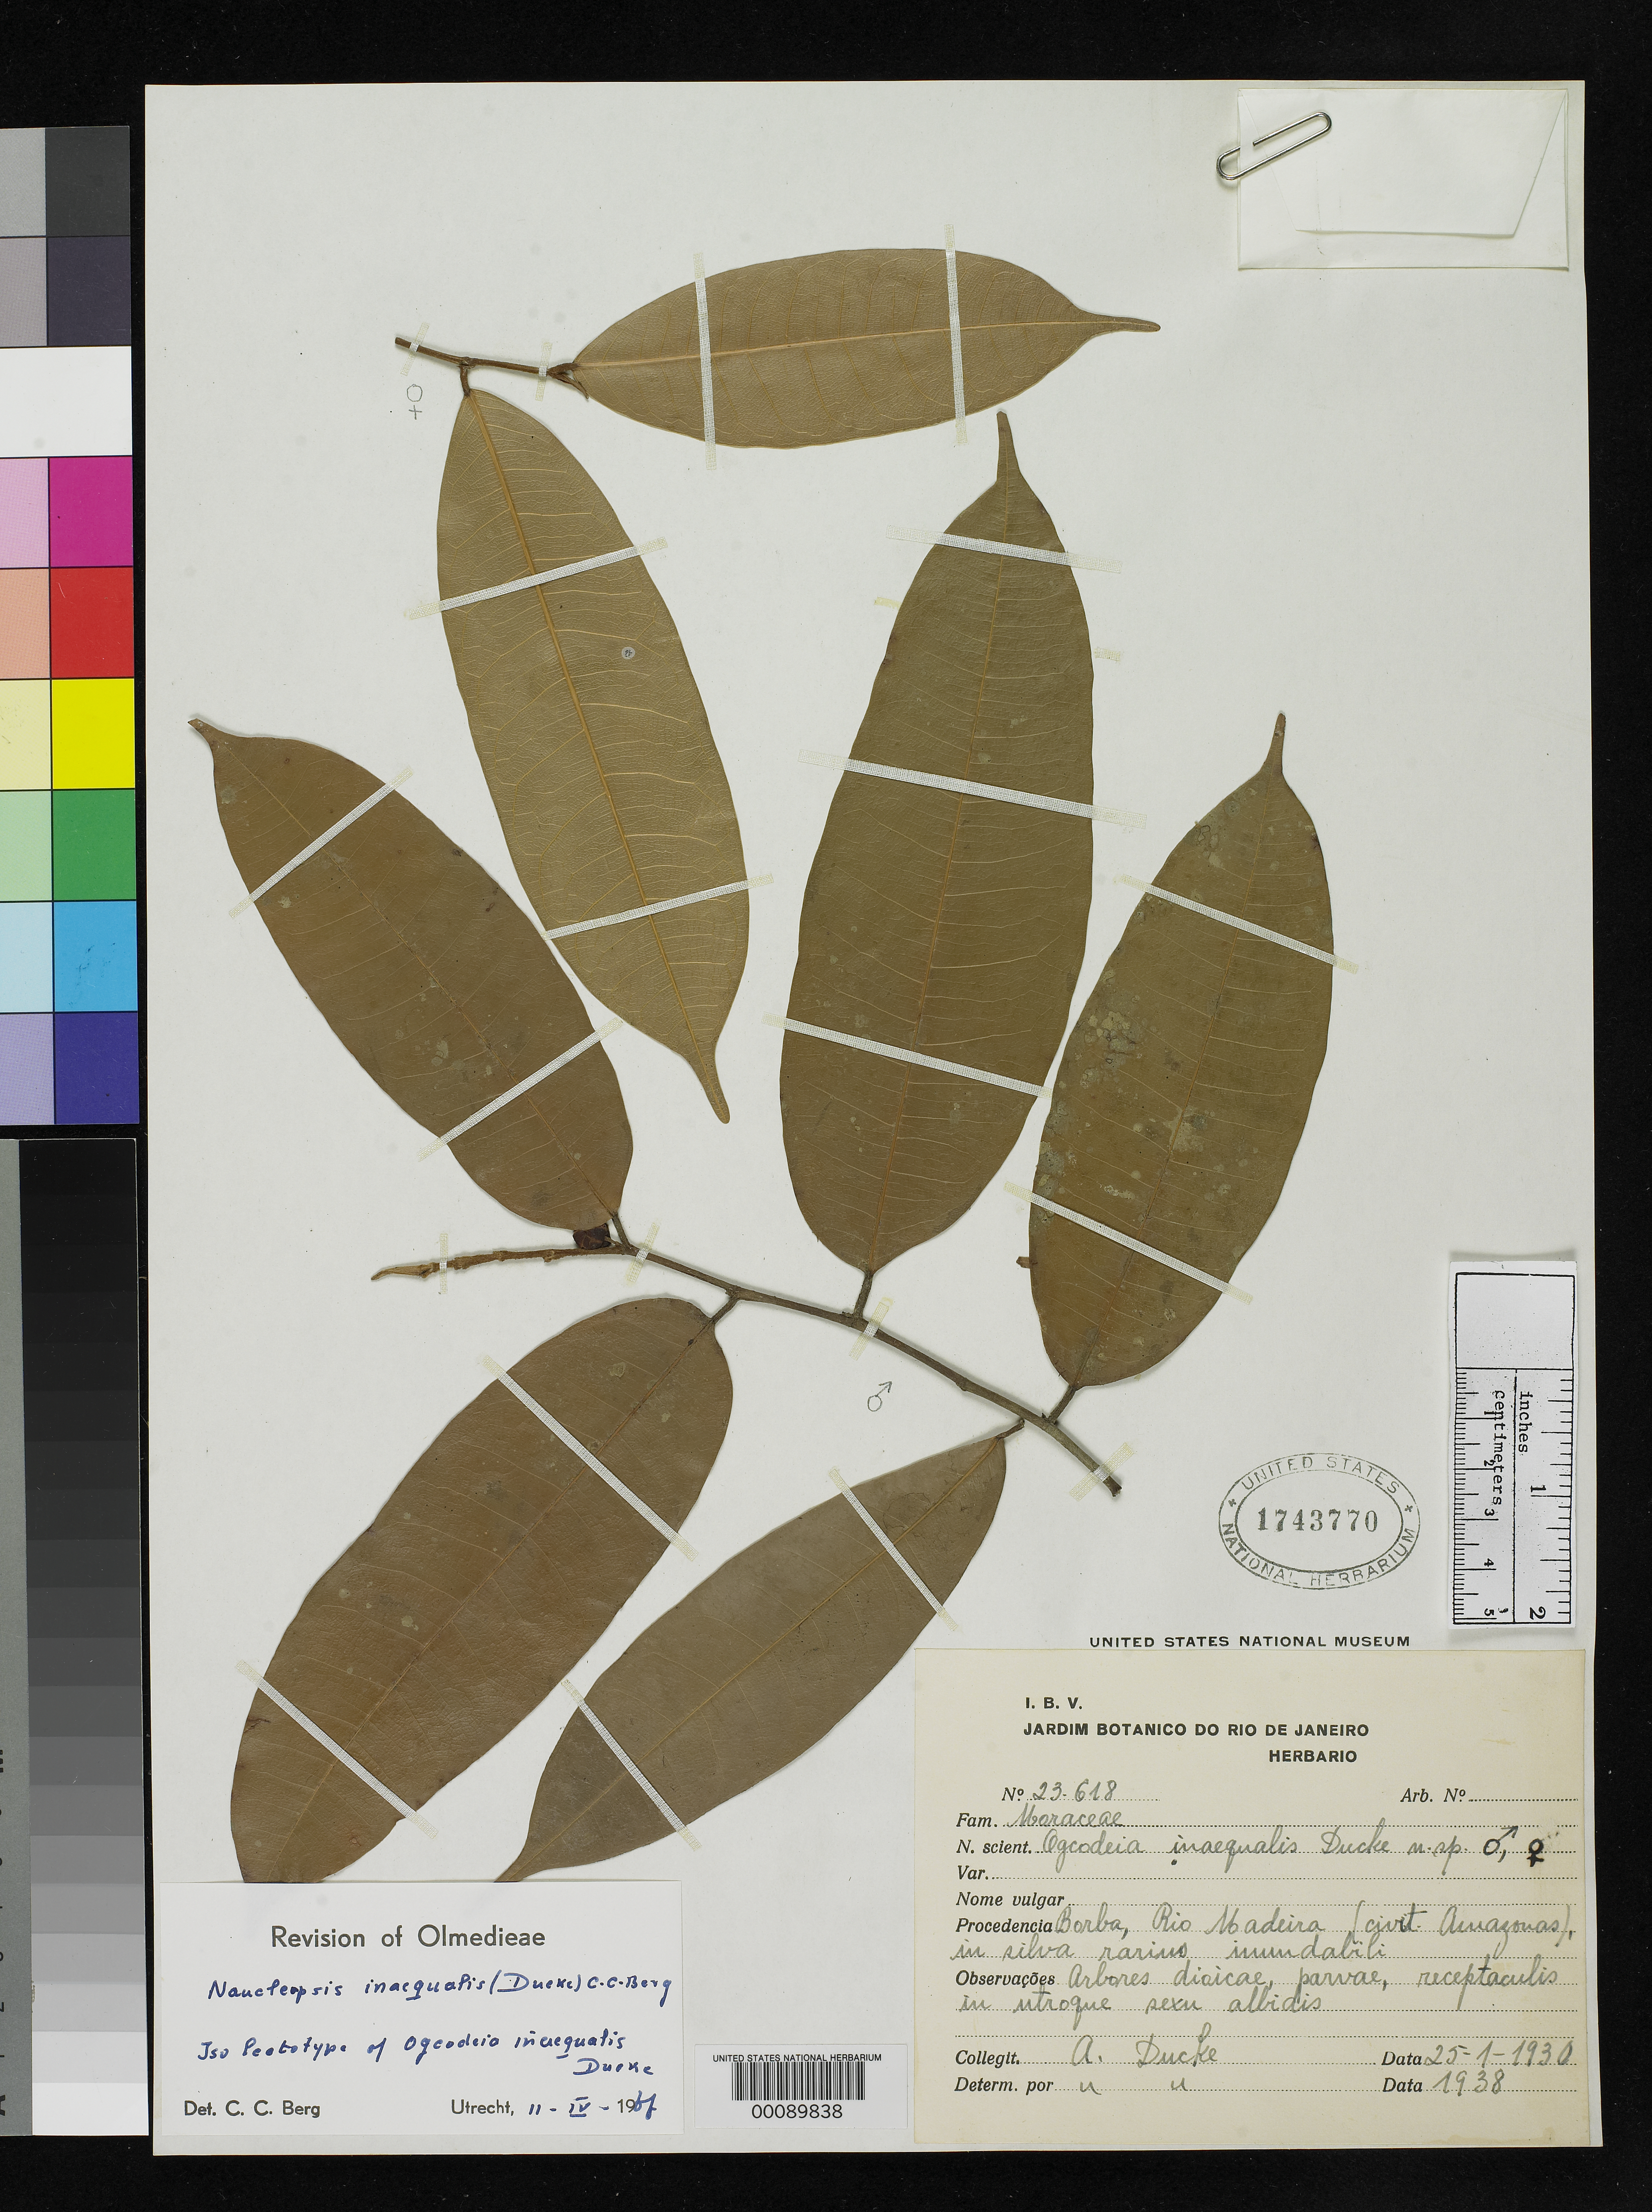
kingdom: Plantae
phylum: Tracheophyta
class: Magnoliopsida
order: Rosales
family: Moraceae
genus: Ogcodeia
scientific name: Ogcodeia inaequalis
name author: Ducke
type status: Isolectotype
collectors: A. Ducke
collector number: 23618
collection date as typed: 25 Jan 1930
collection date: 1930-01-25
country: Brazil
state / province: Amazonas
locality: Borba, Rio Madeira.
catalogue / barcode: US 1743770